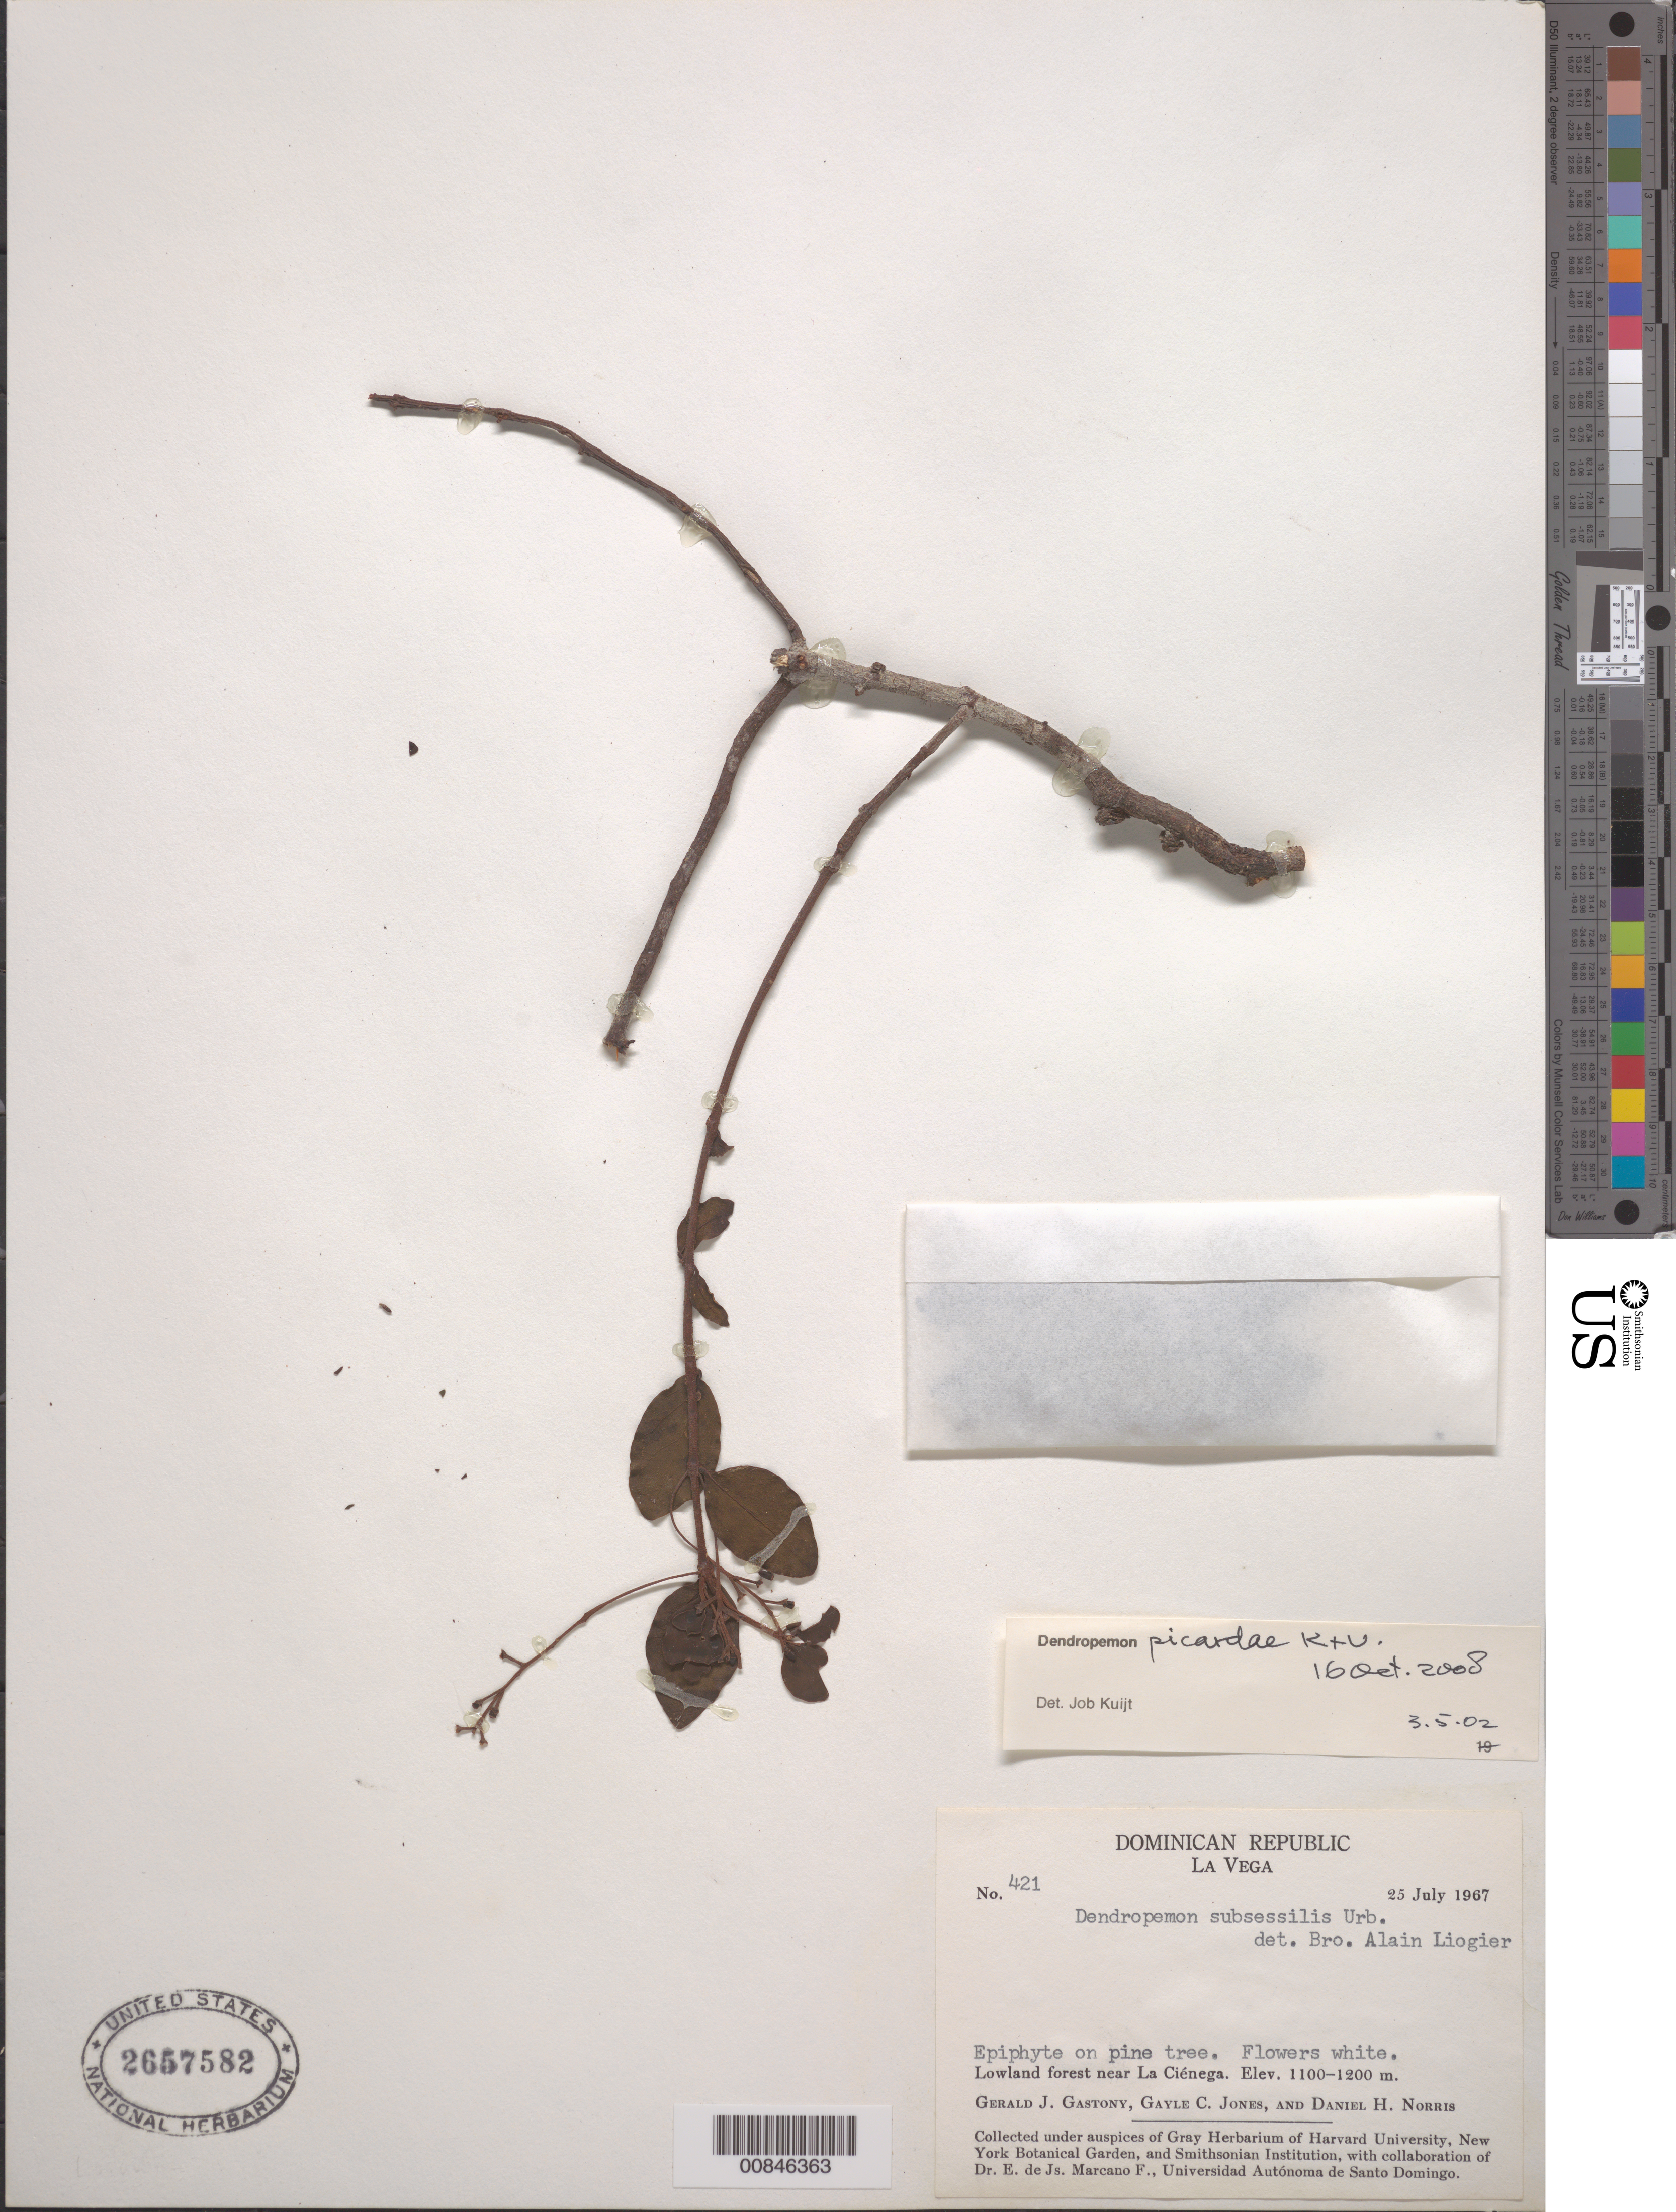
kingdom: Plantae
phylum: Tracheophyta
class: Magnoliopsida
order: Santalales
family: Loranthaceae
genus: Dendropemon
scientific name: Dendropemon subsessilis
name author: Urb.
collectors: G. Gastony, G. C. Jones & D. H. Norris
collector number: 421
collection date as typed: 25 Jul 1967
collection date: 1967-07-25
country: Dominican Republic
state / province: La Vega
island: Hispaniola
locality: Near La Ciénaga.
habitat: On pine tree. Lowland forest.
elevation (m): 1100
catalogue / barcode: US 2657582